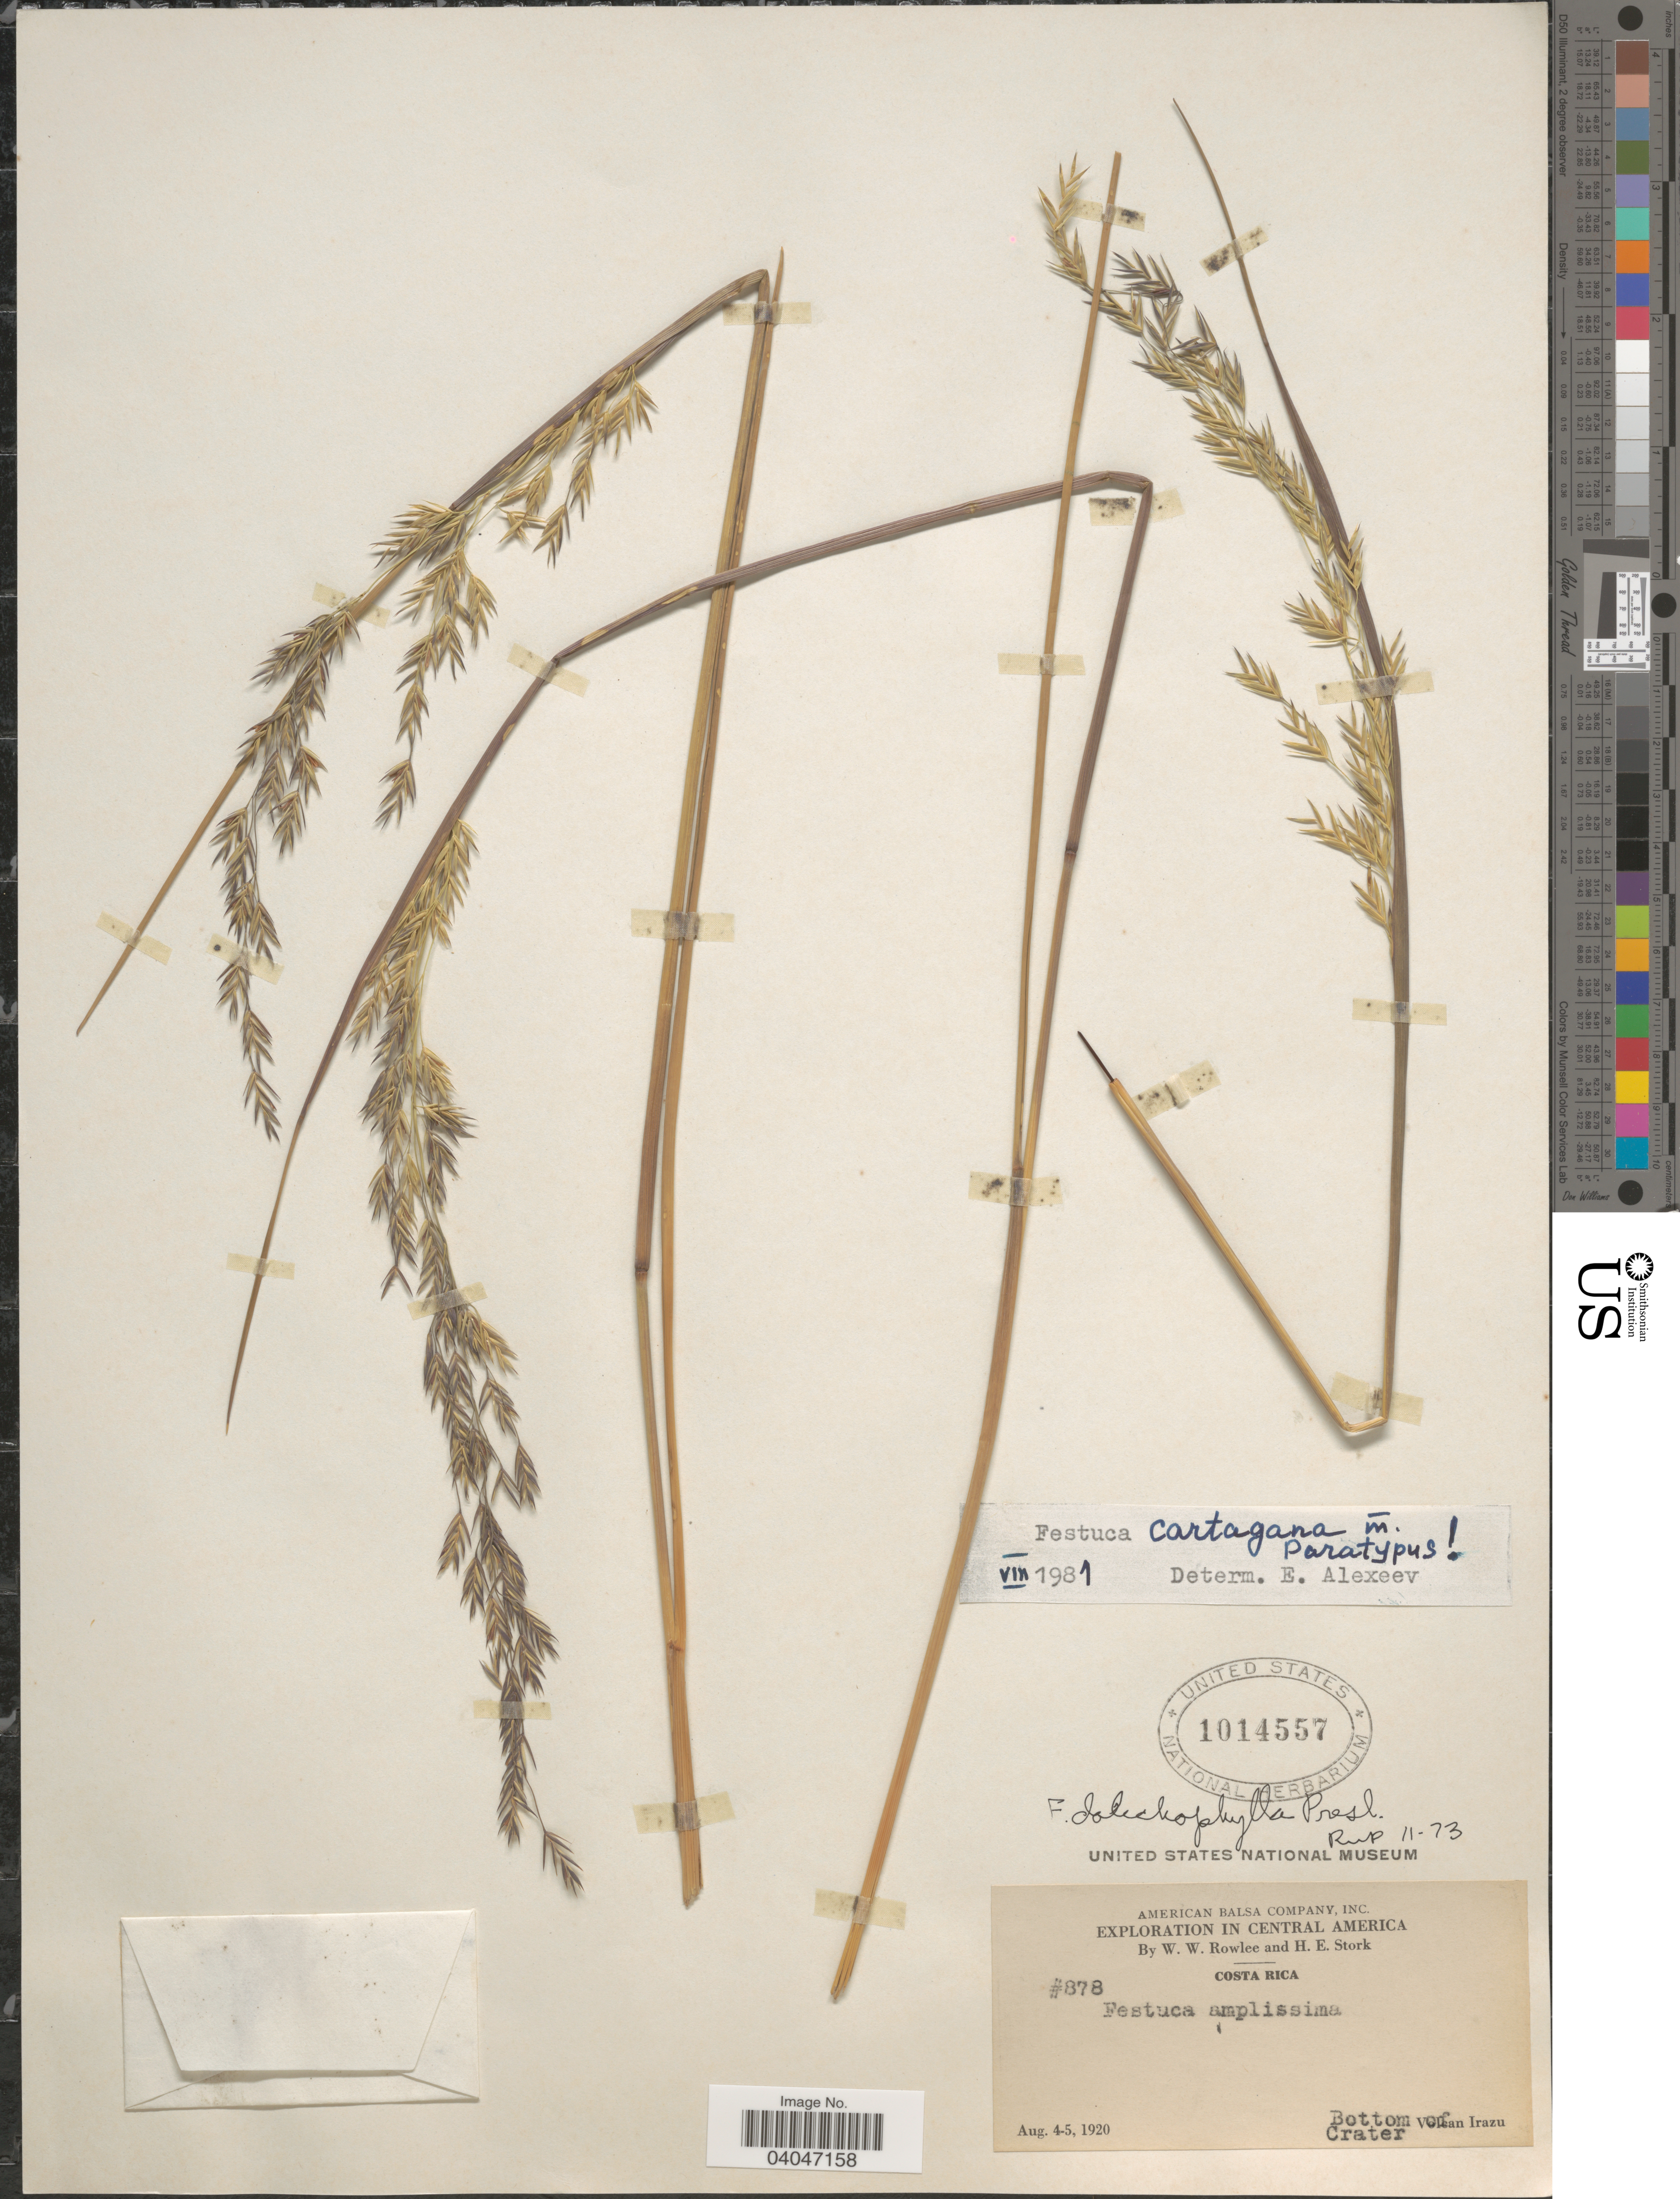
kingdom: Plantae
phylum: Tracheophyta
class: Liliopsida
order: Poales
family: Poaceae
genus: Festuca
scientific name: Festuca cartagana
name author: E.B. Alexeev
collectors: W. W. Rowlee & H. E. Stork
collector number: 878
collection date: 1920-08-04/1920-08-05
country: Costa Rica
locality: Bottom of Crater. Volcan Irazu.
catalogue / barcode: US 1014557